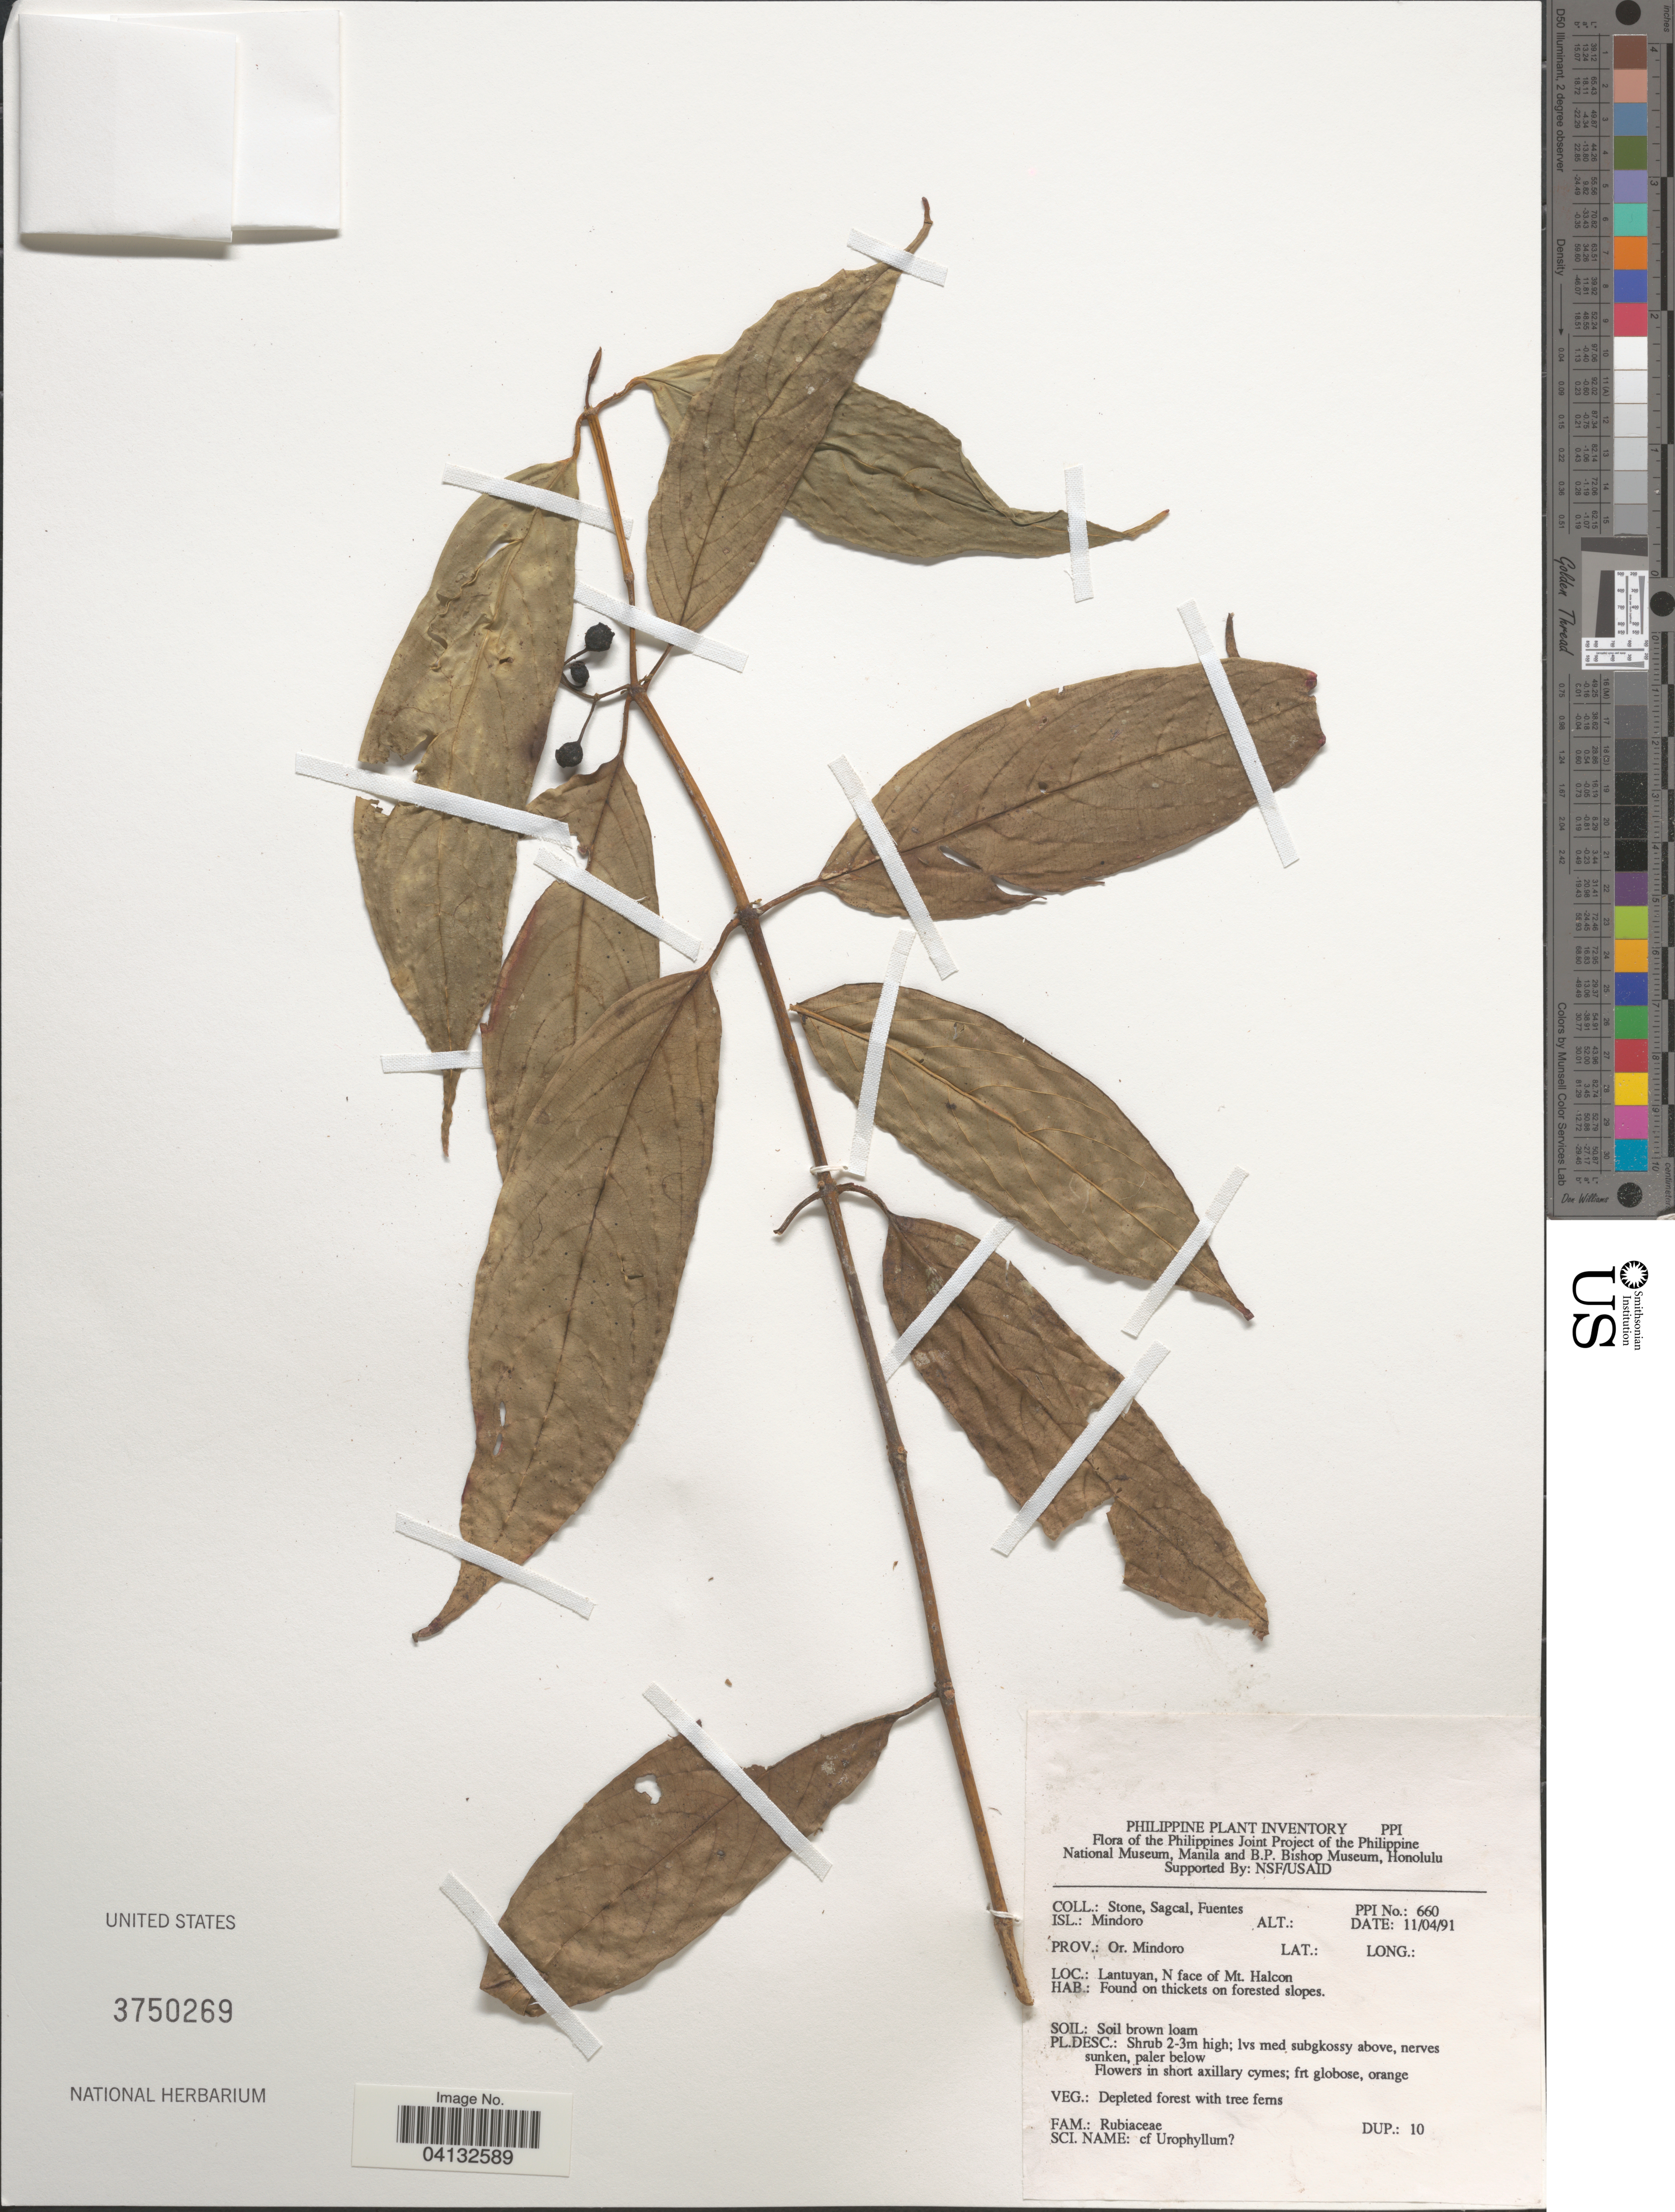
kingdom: Plantae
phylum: Tracheophyta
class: Magnoliopsida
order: Gentianales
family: Rubiaceae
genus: Urophyllum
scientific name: Urophyllum sp.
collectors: -. Stone, E. Sagcal & -. Fuentes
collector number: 660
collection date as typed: Transcribed d/m/y: 11/4/91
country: Philippines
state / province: Mimaropa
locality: Isl.: Mindoro. Prov.: Or. Mindoro. Lantuyan, N face of Mt. Halcon.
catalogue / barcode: US 3750269